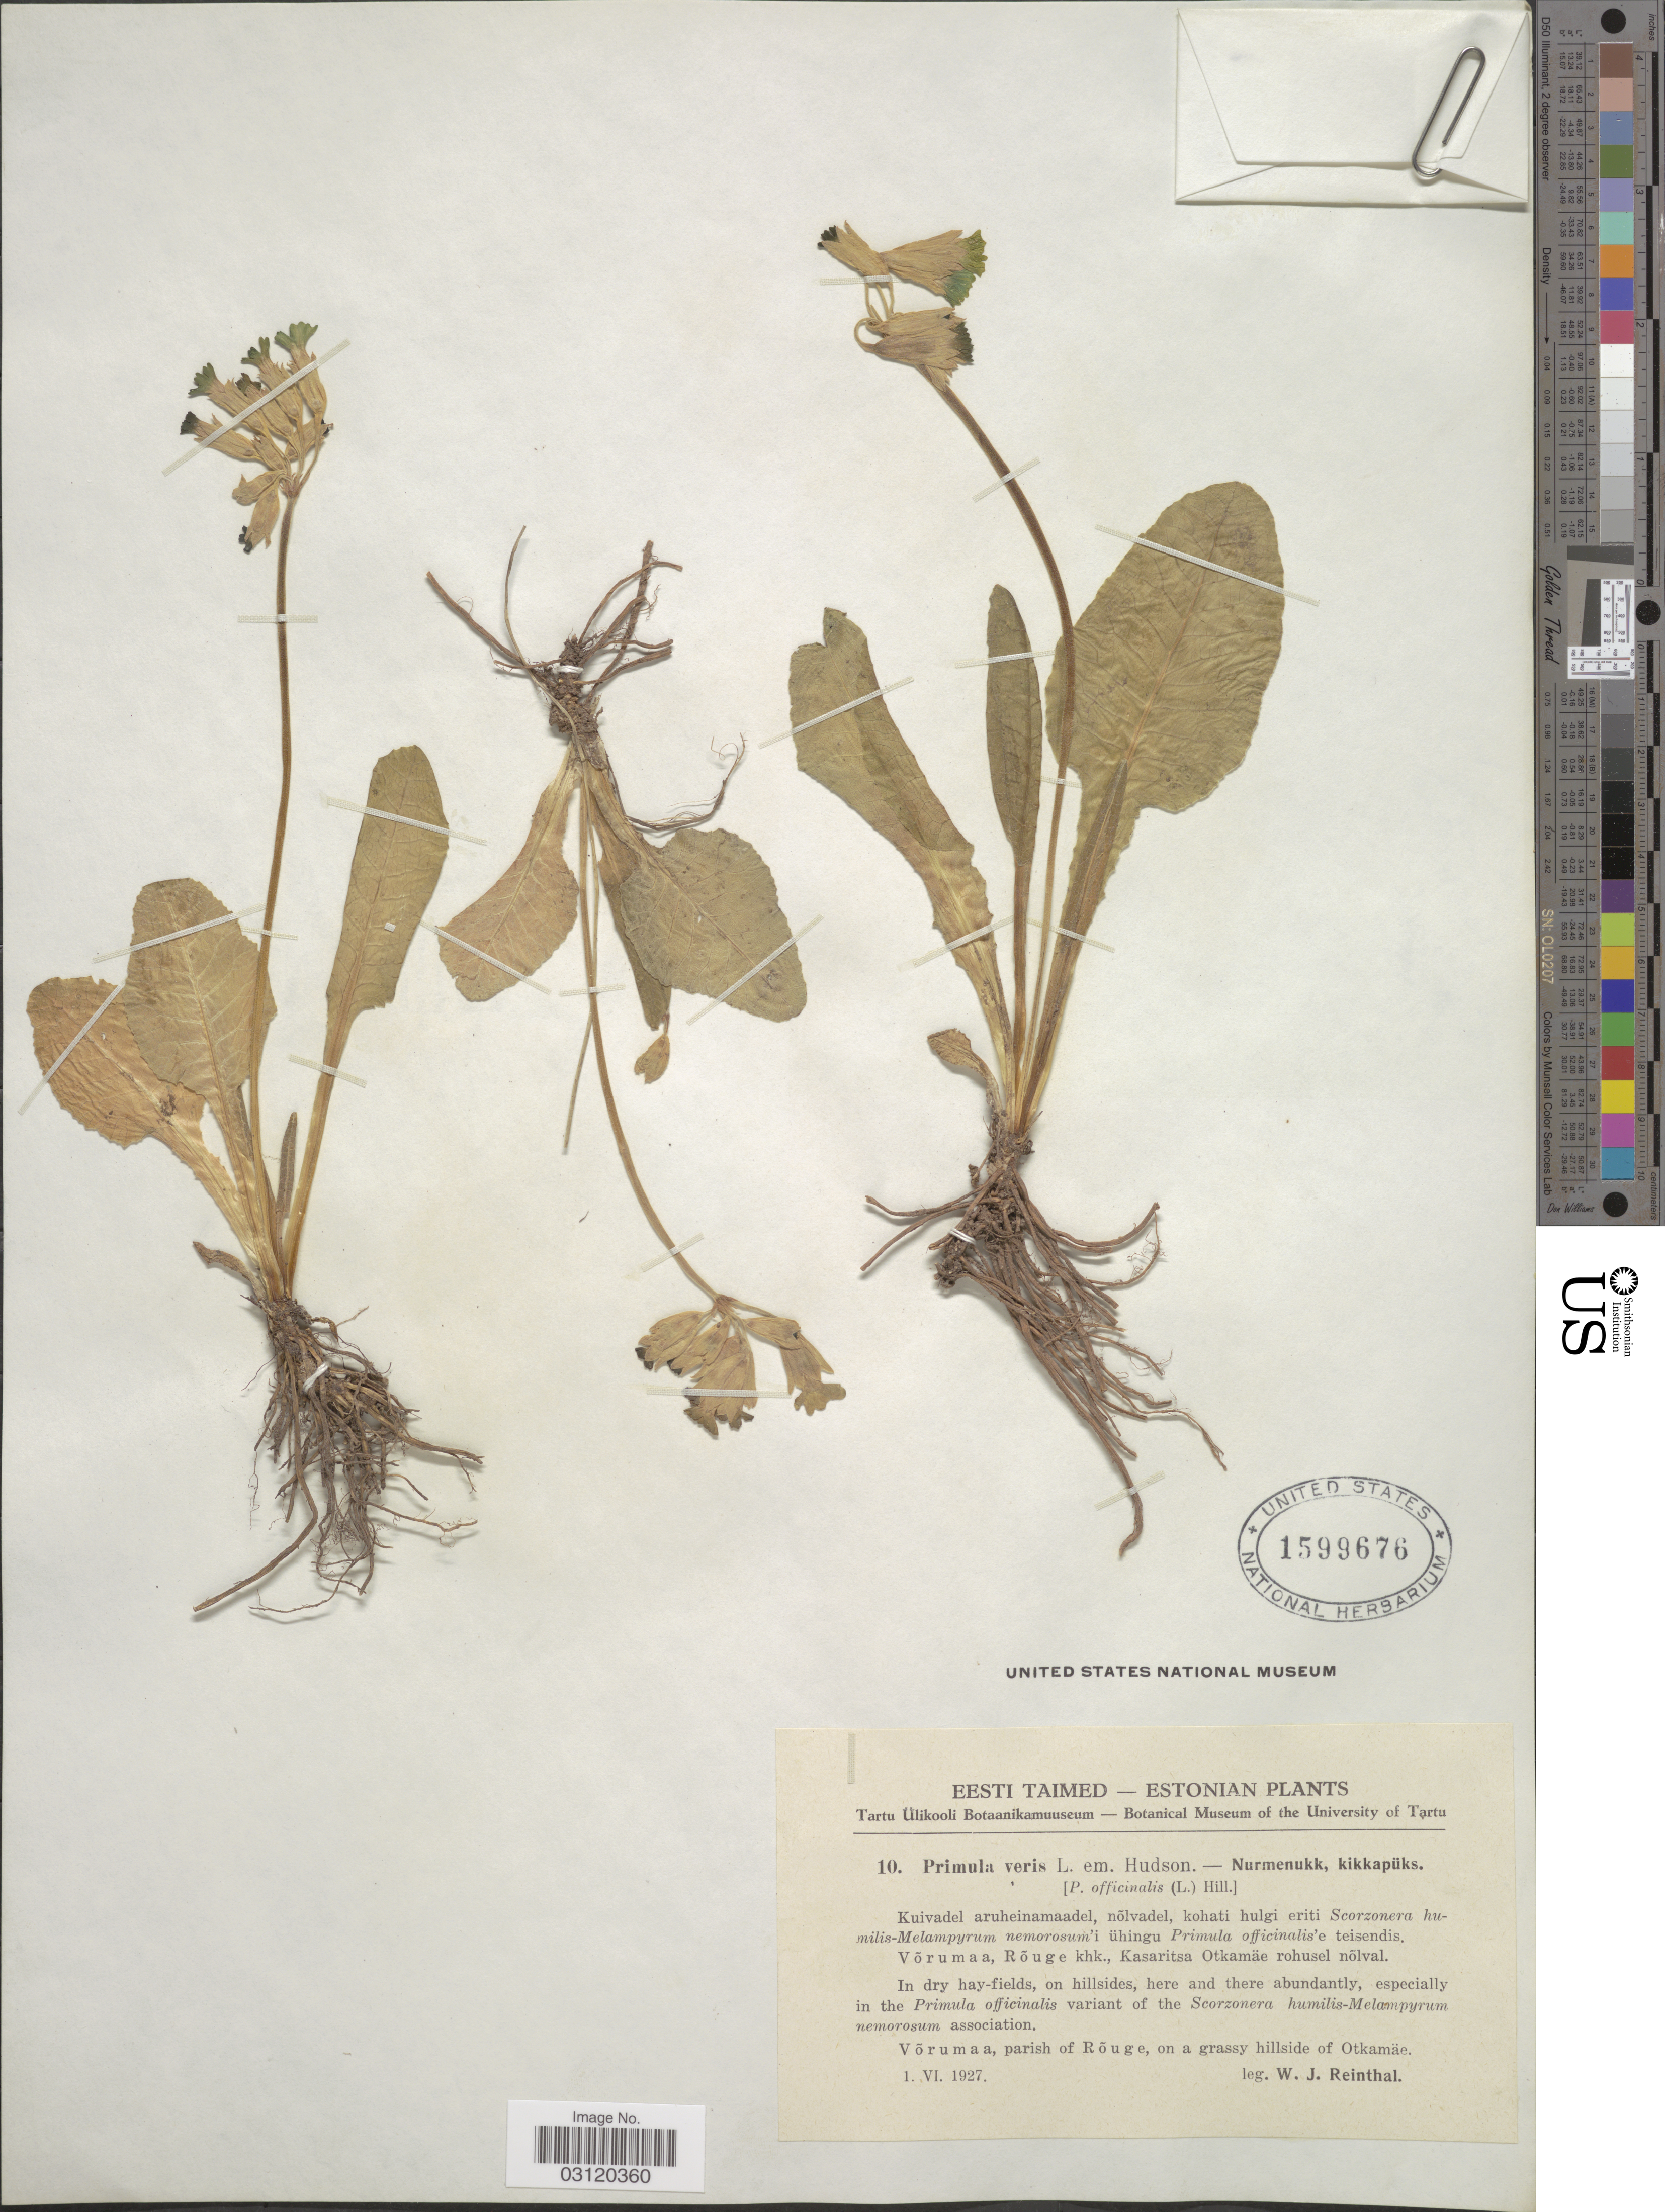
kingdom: Plantae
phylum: Tracheophyta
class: Magnoliopsida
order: Ericales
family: Primulaceae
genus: Primula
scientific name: Primula veris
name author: L.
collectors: W. Reinthal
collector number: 10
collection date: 1927-06-01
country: Estonia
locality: Vörumaa, parish of Röuge, on a grassy hillside of Otkamäe.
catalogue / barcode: US 1599676